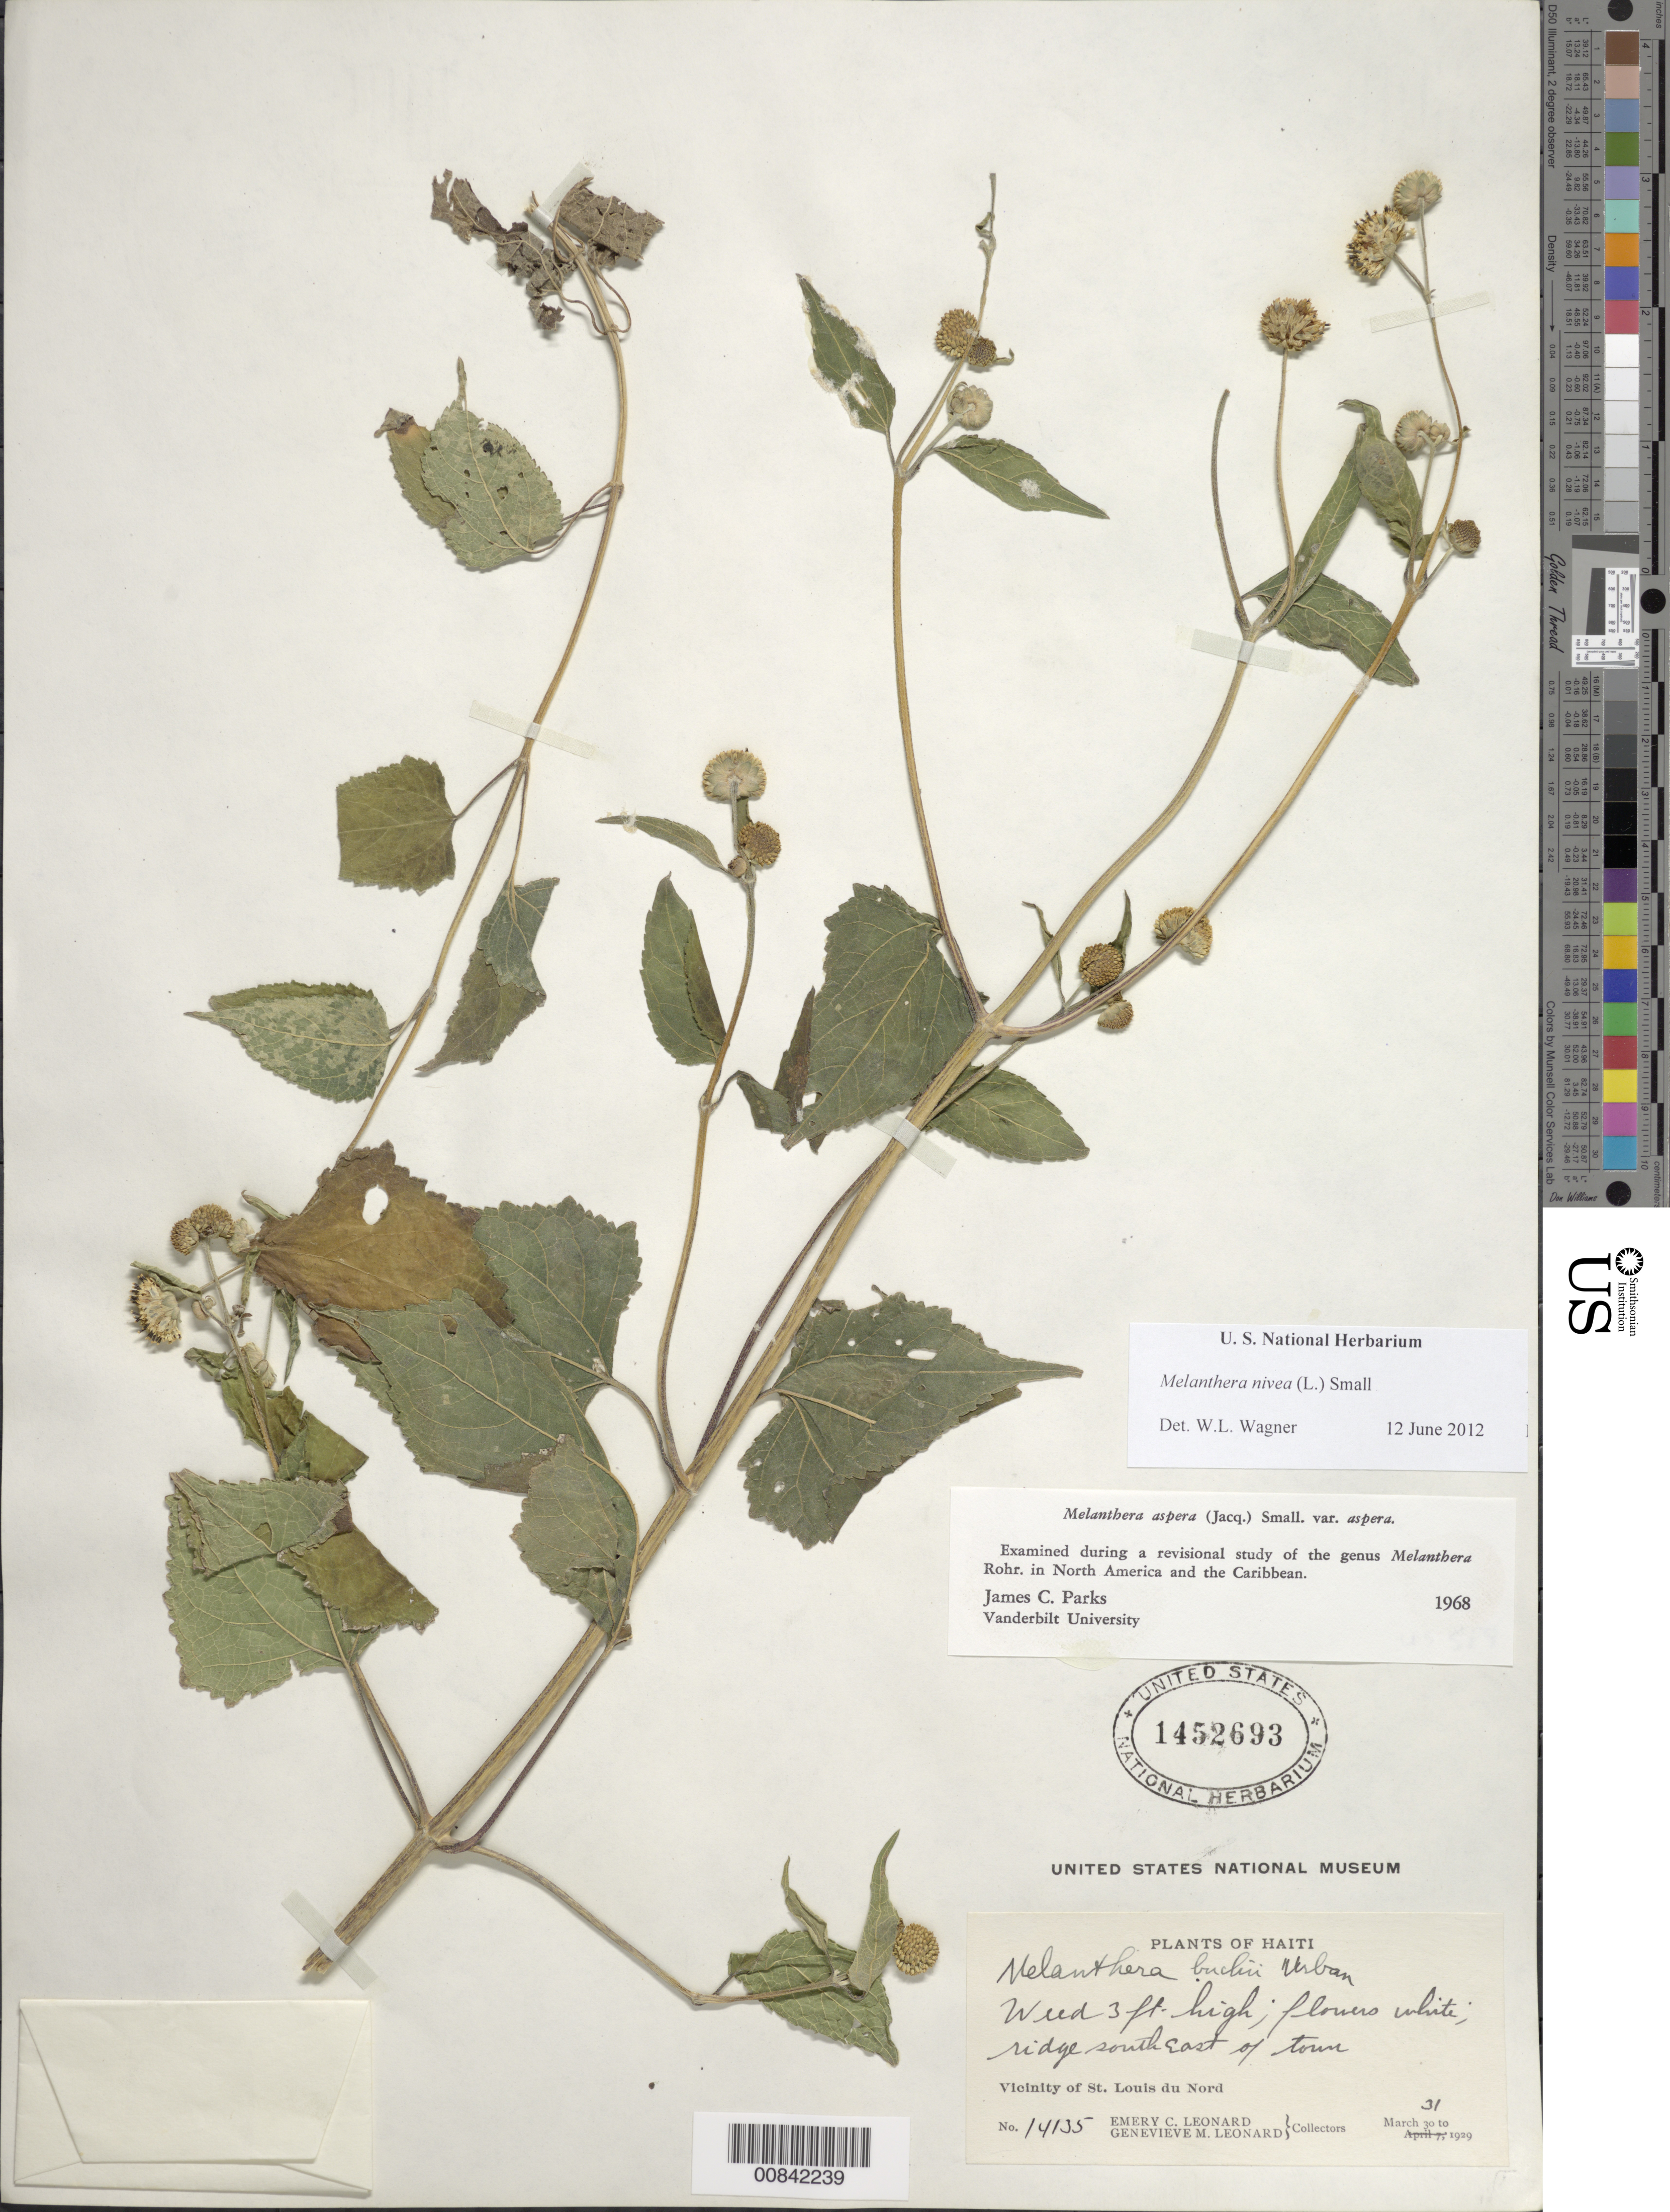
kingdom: Plantae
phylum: Tracheophyta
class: Magnoliopsida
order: Asterales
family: Asteraceae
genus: Melanthera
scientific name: Melanthera nivea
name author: (L.) Small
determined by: Parks, J. C.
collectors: E. C. Leonard & G. M. Leonard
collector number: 14135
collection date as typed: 31 Mar 1929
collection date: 1929-03-31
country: Haiti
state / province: Nord-Ouest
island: Hispaniola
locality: Vicinity of St. Louis du Nord, ridge SE of town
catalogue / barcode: US 1452693